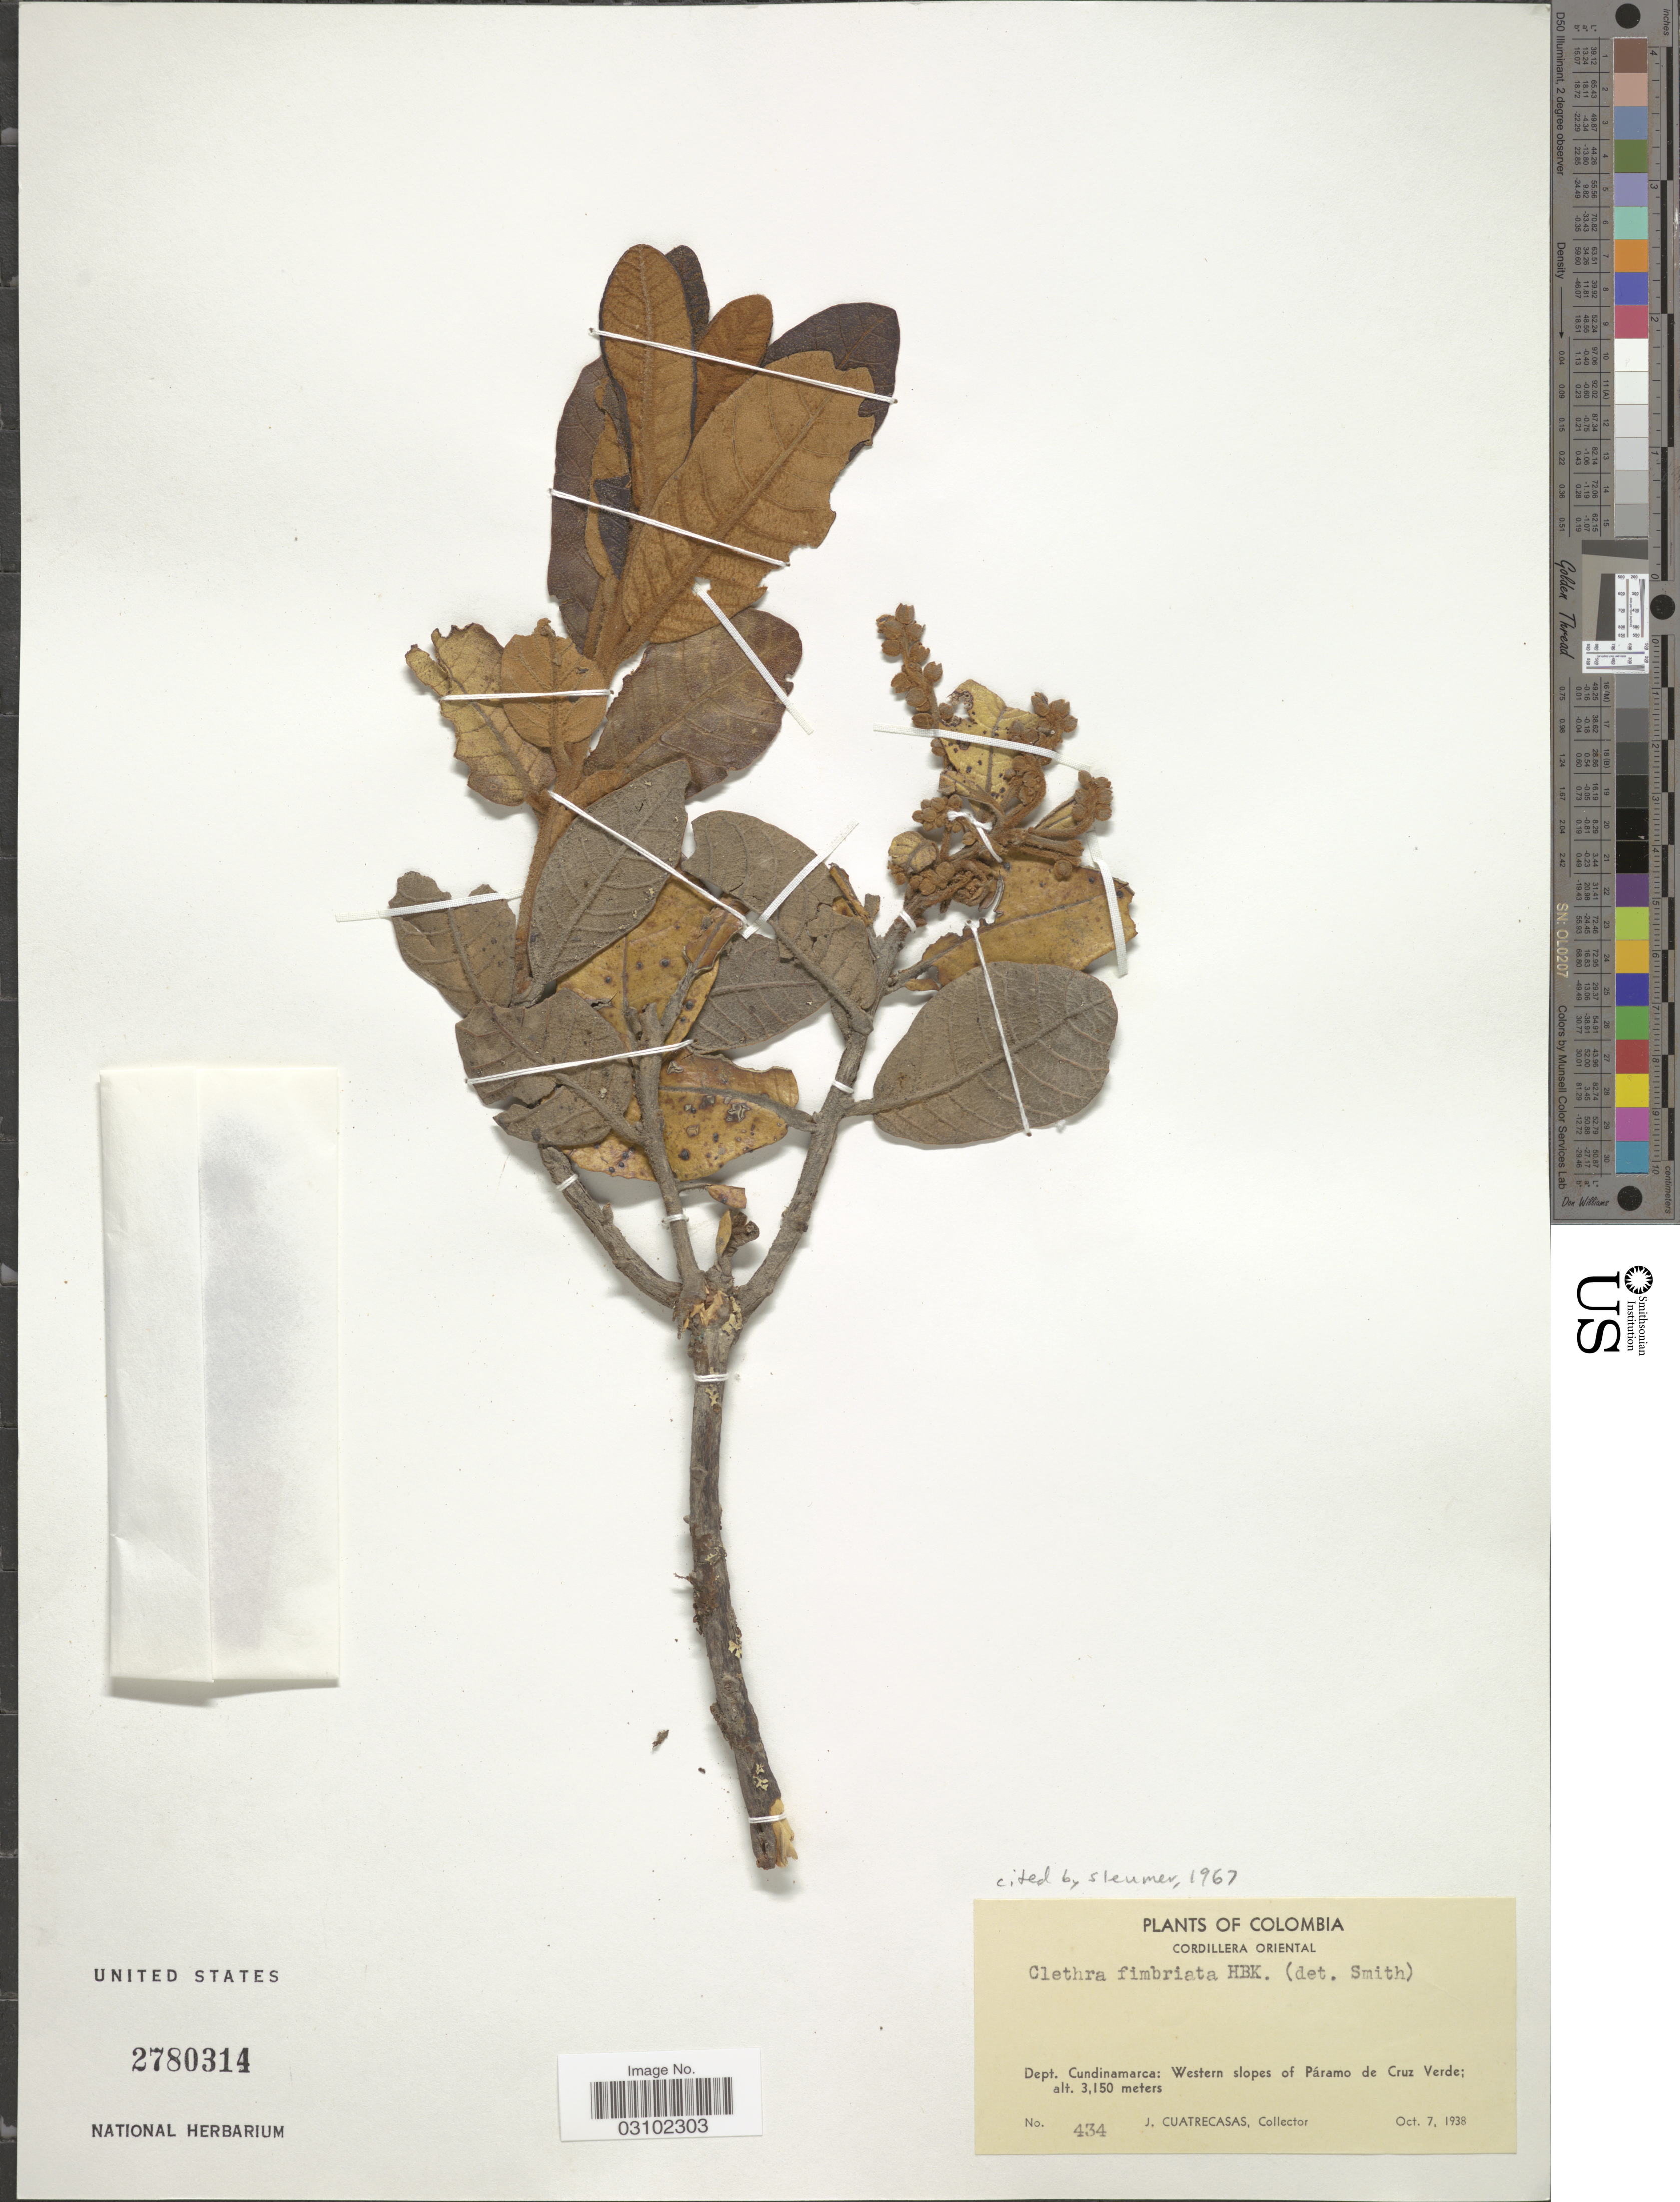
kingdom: Plantae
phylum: Tracheophyta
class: Magnoliopsida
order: Ericales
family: Clethraceae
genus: Clethra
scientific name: Clethra fimbriata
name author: Kunth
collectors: J. Cuatrecasas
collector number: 434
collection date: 1938-10-07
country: Colombia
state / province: Cundinamarca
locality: Cordillera Oriental, Dept. Cundinamarca: Western slopes of Páramo de Cruz Verde.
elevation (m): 3150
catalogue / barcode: US 2780314